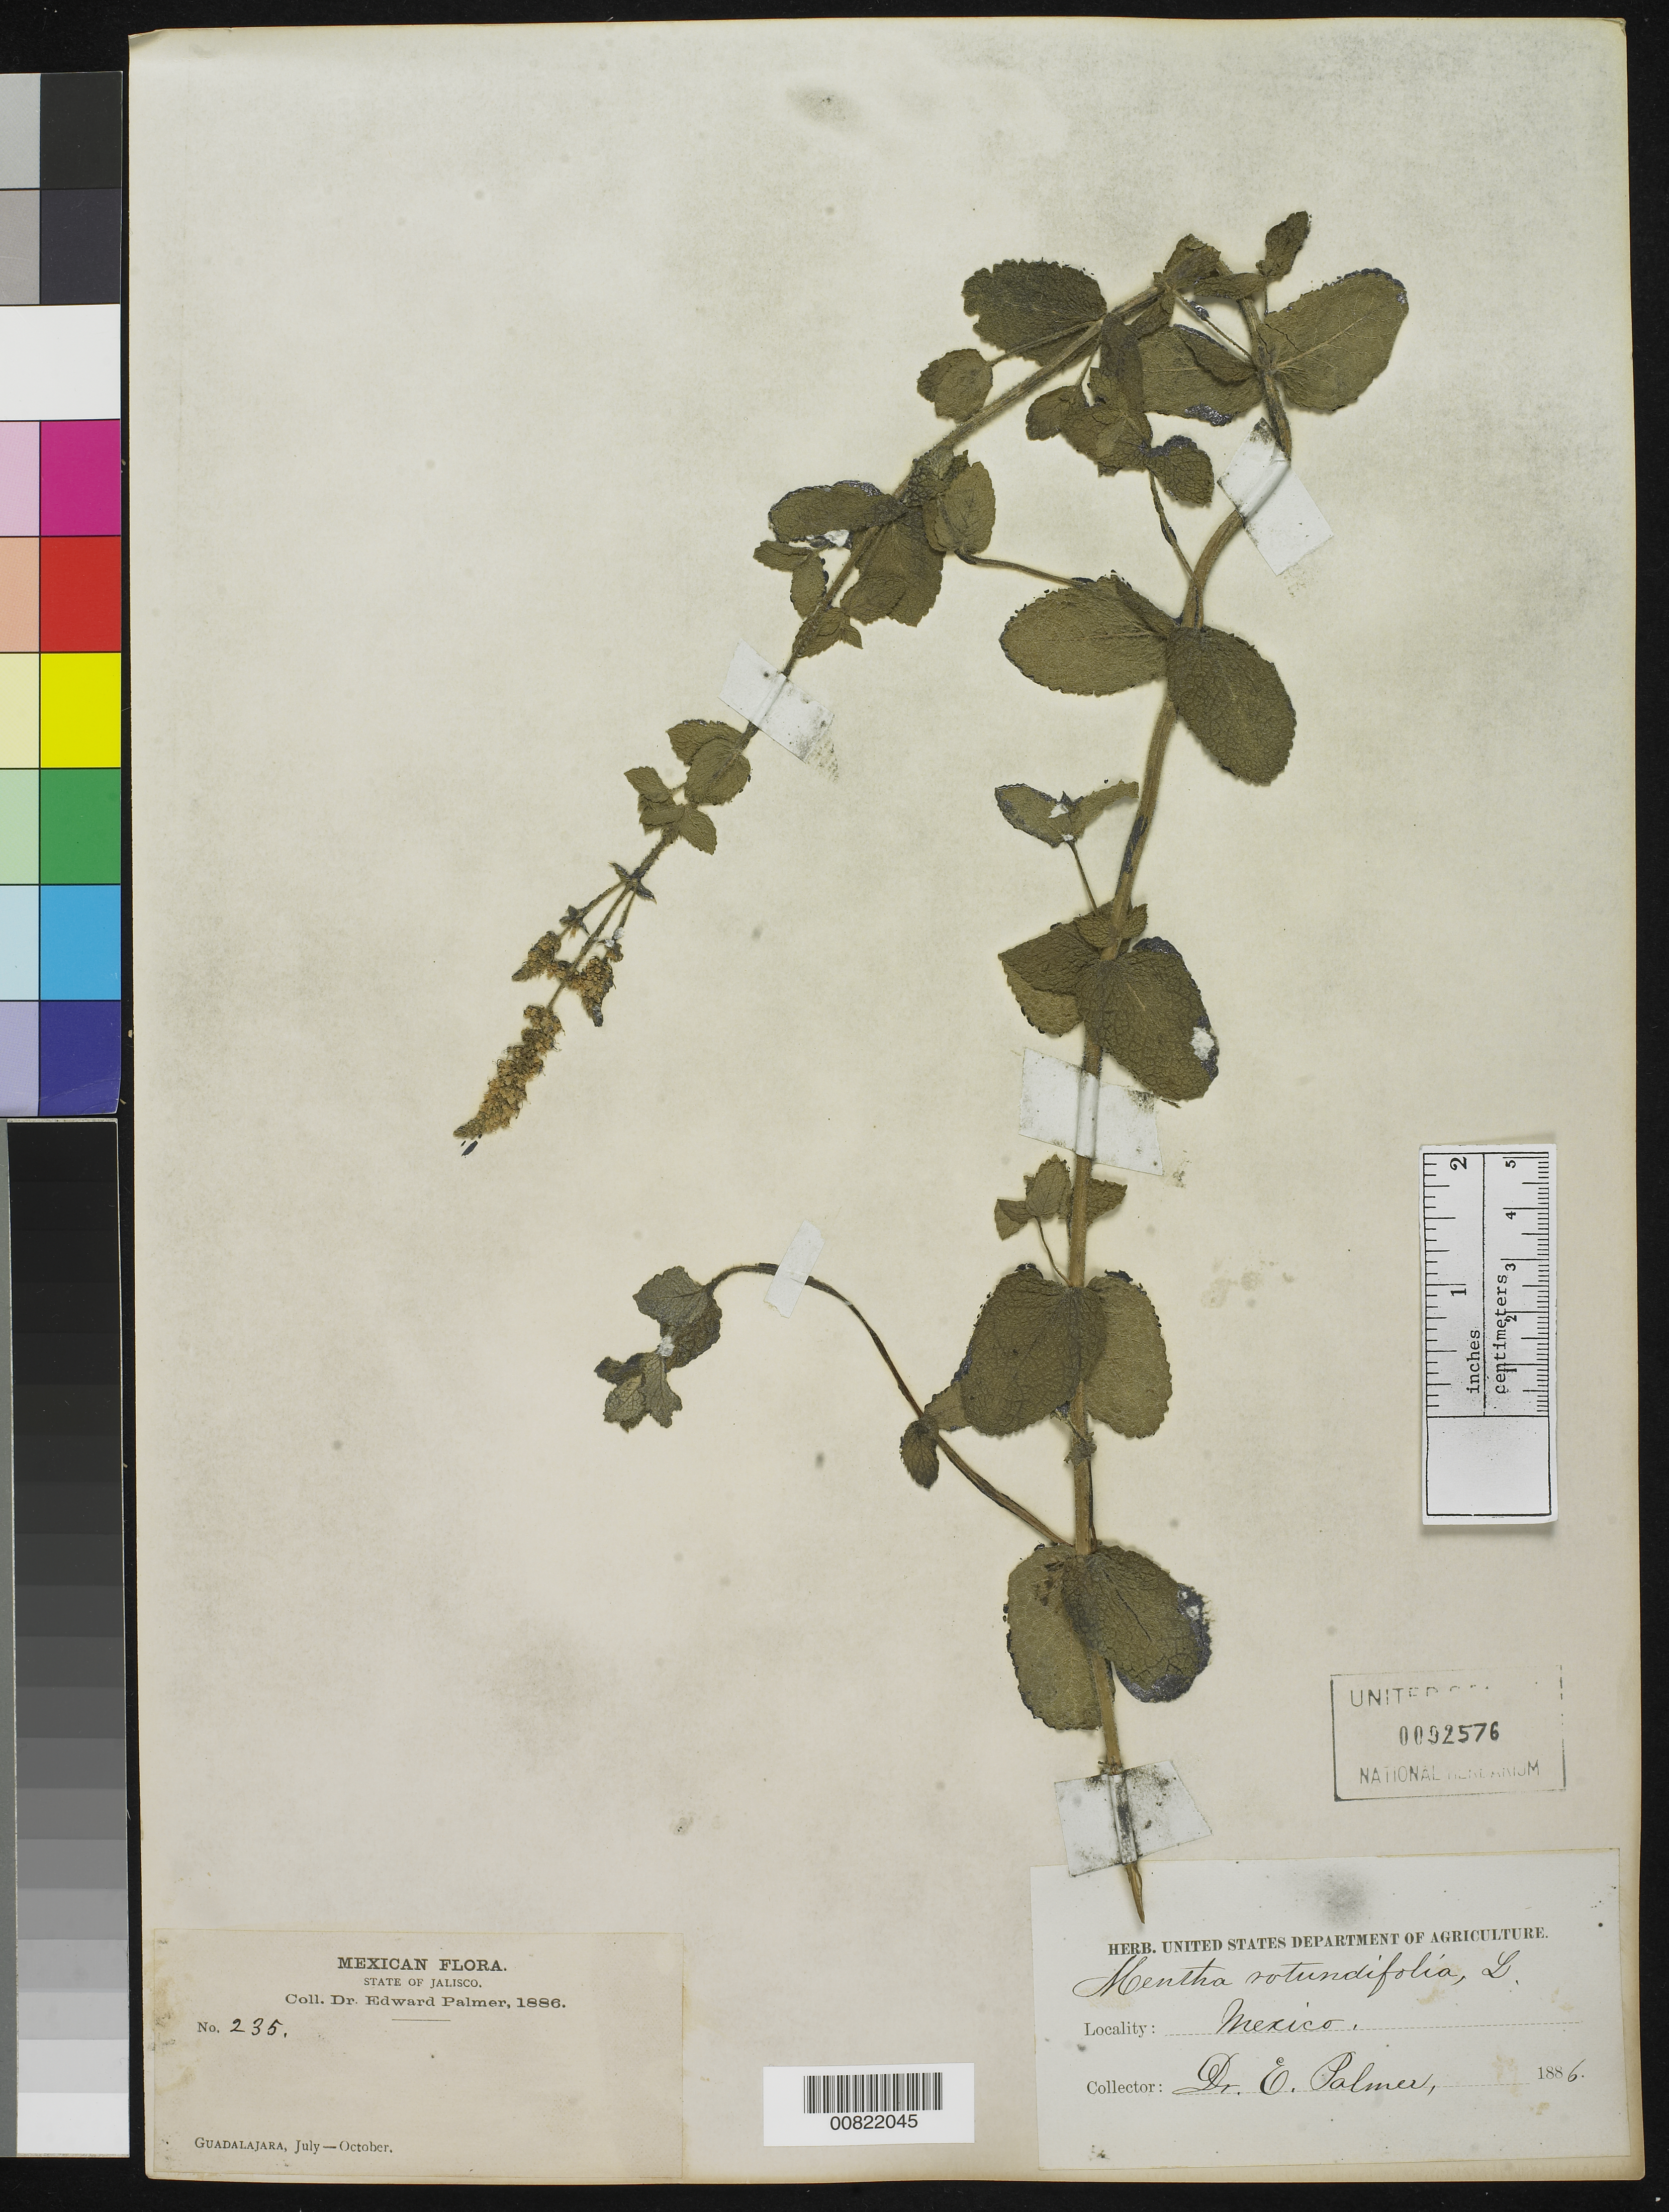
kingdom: Plantae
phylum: Tracheophyta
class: Magnoliopsida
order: Lamiales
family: Lamiaceae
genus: Mentha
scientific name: Mentha rotundifolia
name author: (L.) Huds.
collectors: E. Palmer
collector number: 235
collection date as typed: Jul 1886 to -- Oct 1886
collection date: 1886-07/1886-10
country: Mexico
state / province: Jalisco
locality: Guadalajara, Jalisco.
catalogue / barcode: US 92576